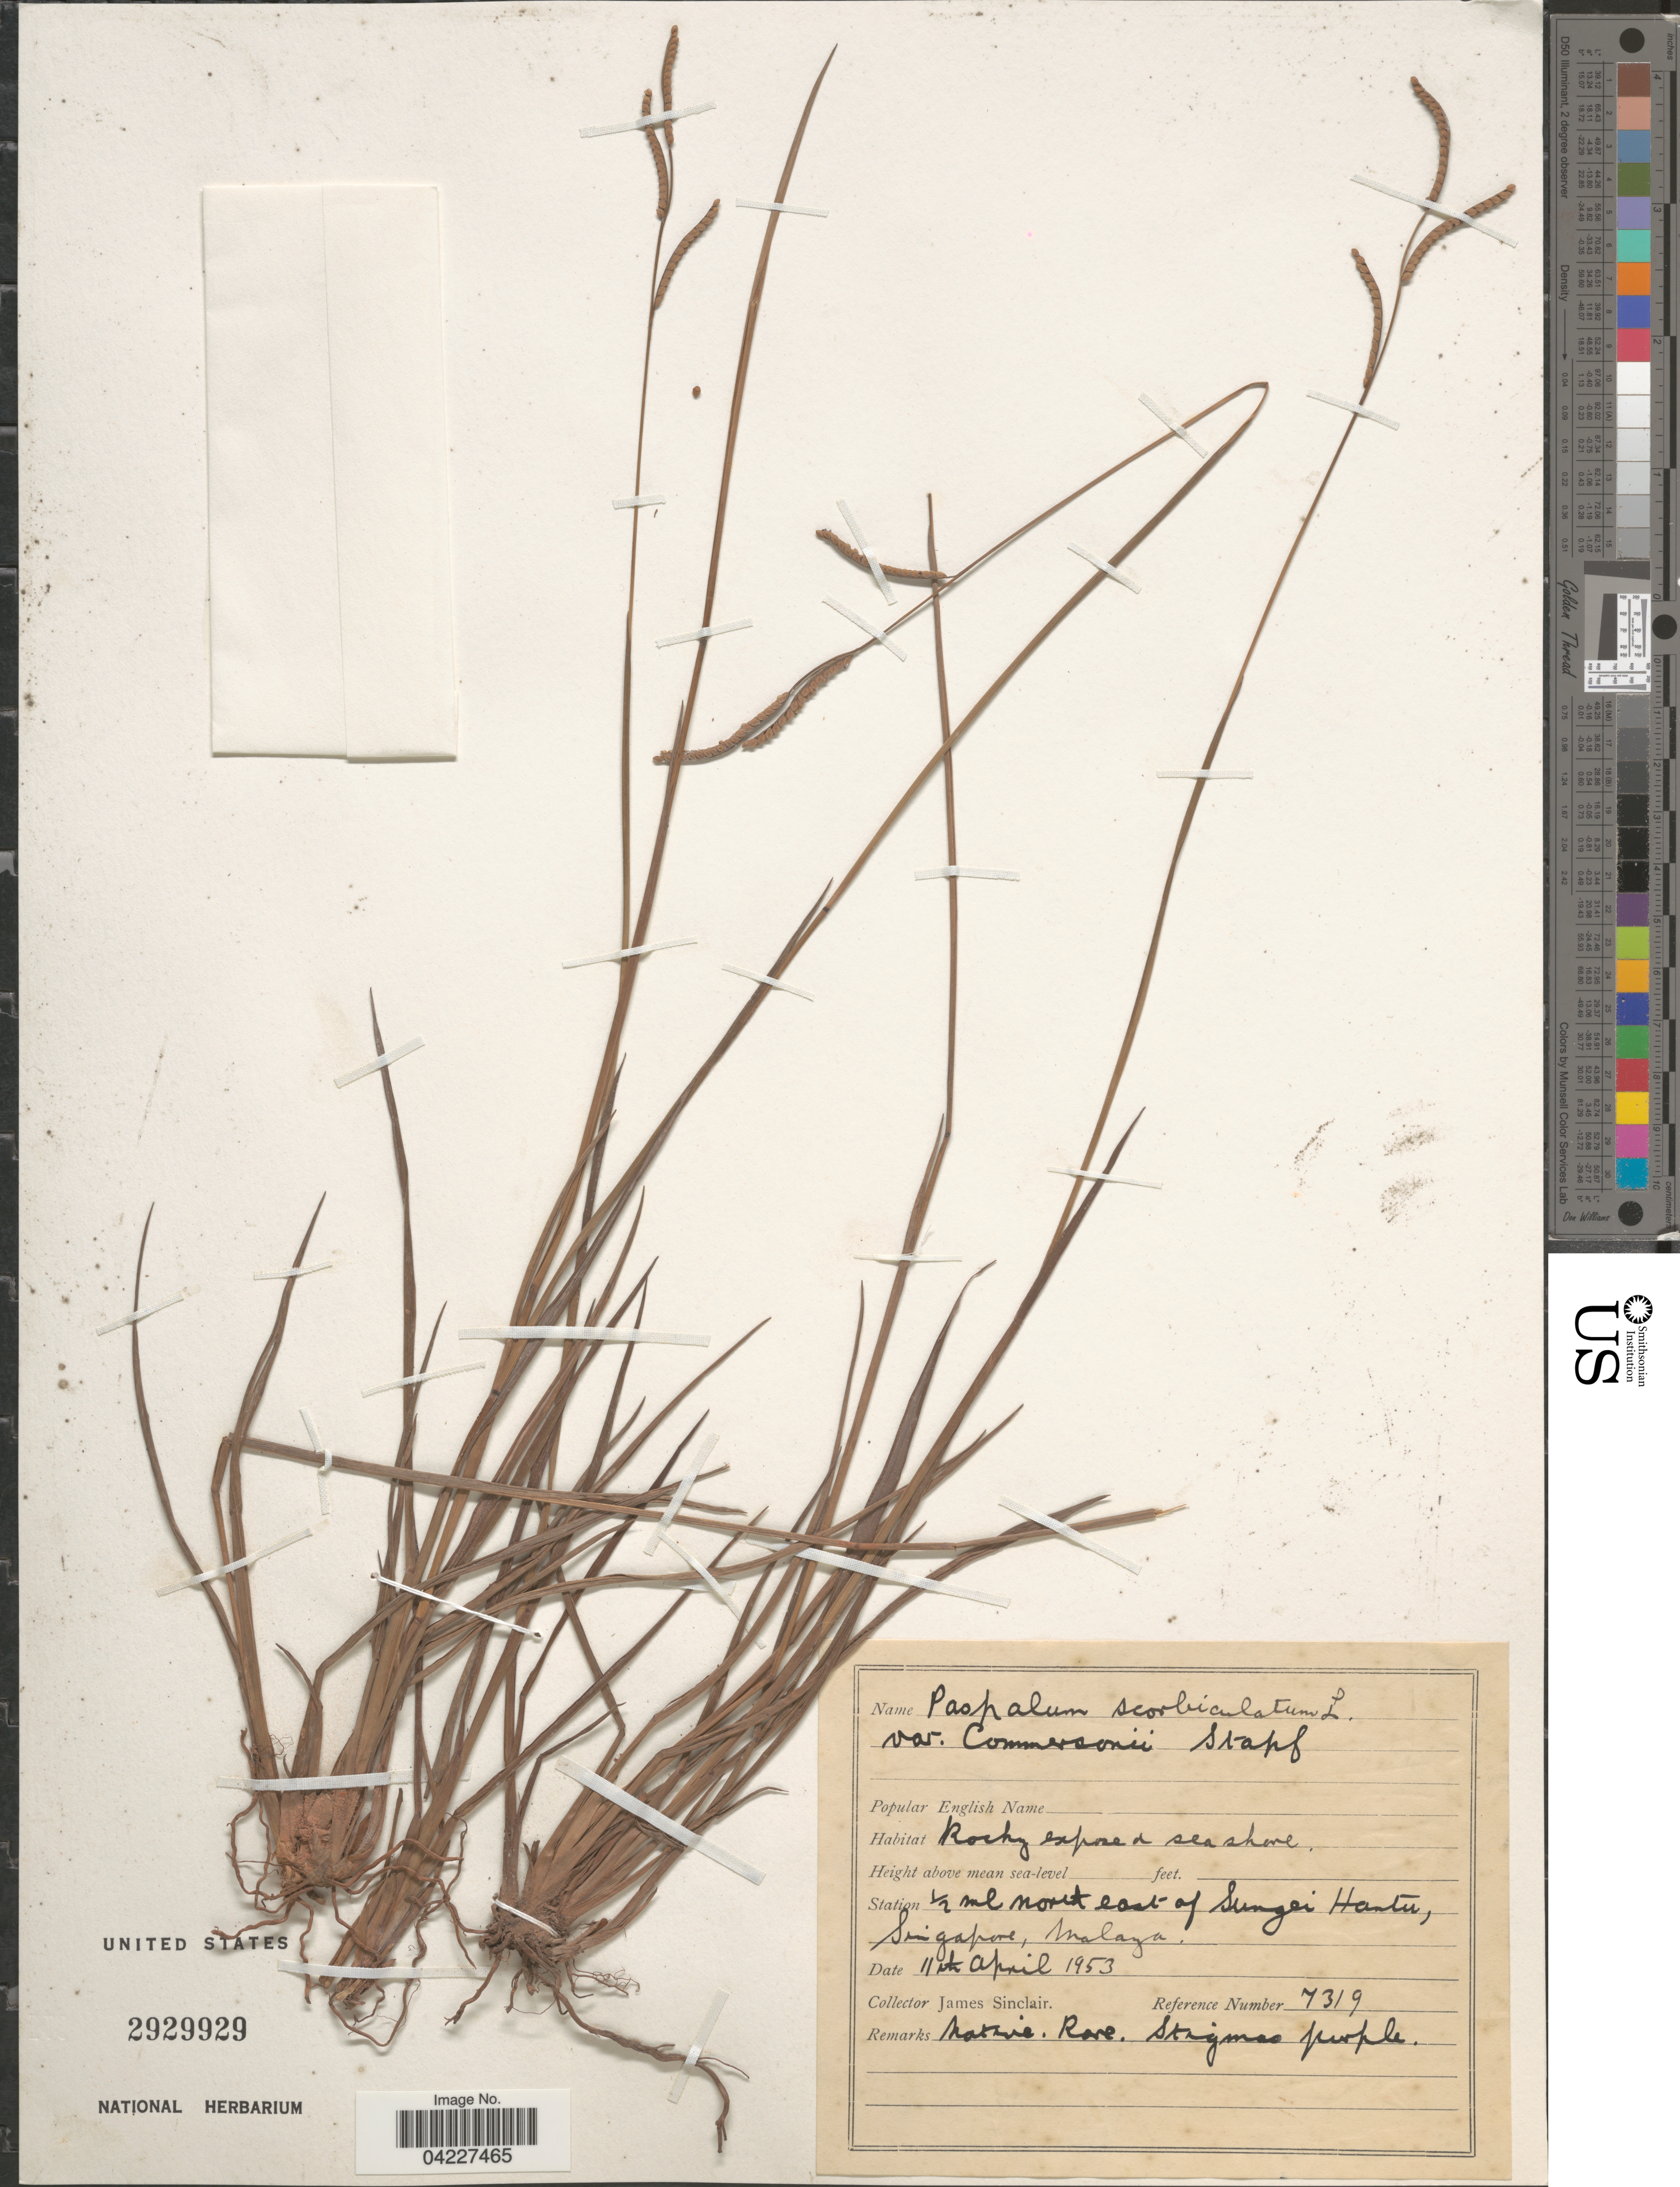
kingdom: Plantae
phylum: Tracheophyta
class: Liliopsida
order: Poales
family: Poaceae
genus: Paspalum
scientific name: Paspalum scrobiculatum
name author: L.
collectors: J. Sinclair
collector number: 7319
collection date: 1953-04-11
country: Singapore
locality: ½ ml north east of Sungei Hantu, Malaya.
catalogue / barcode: US 2929929